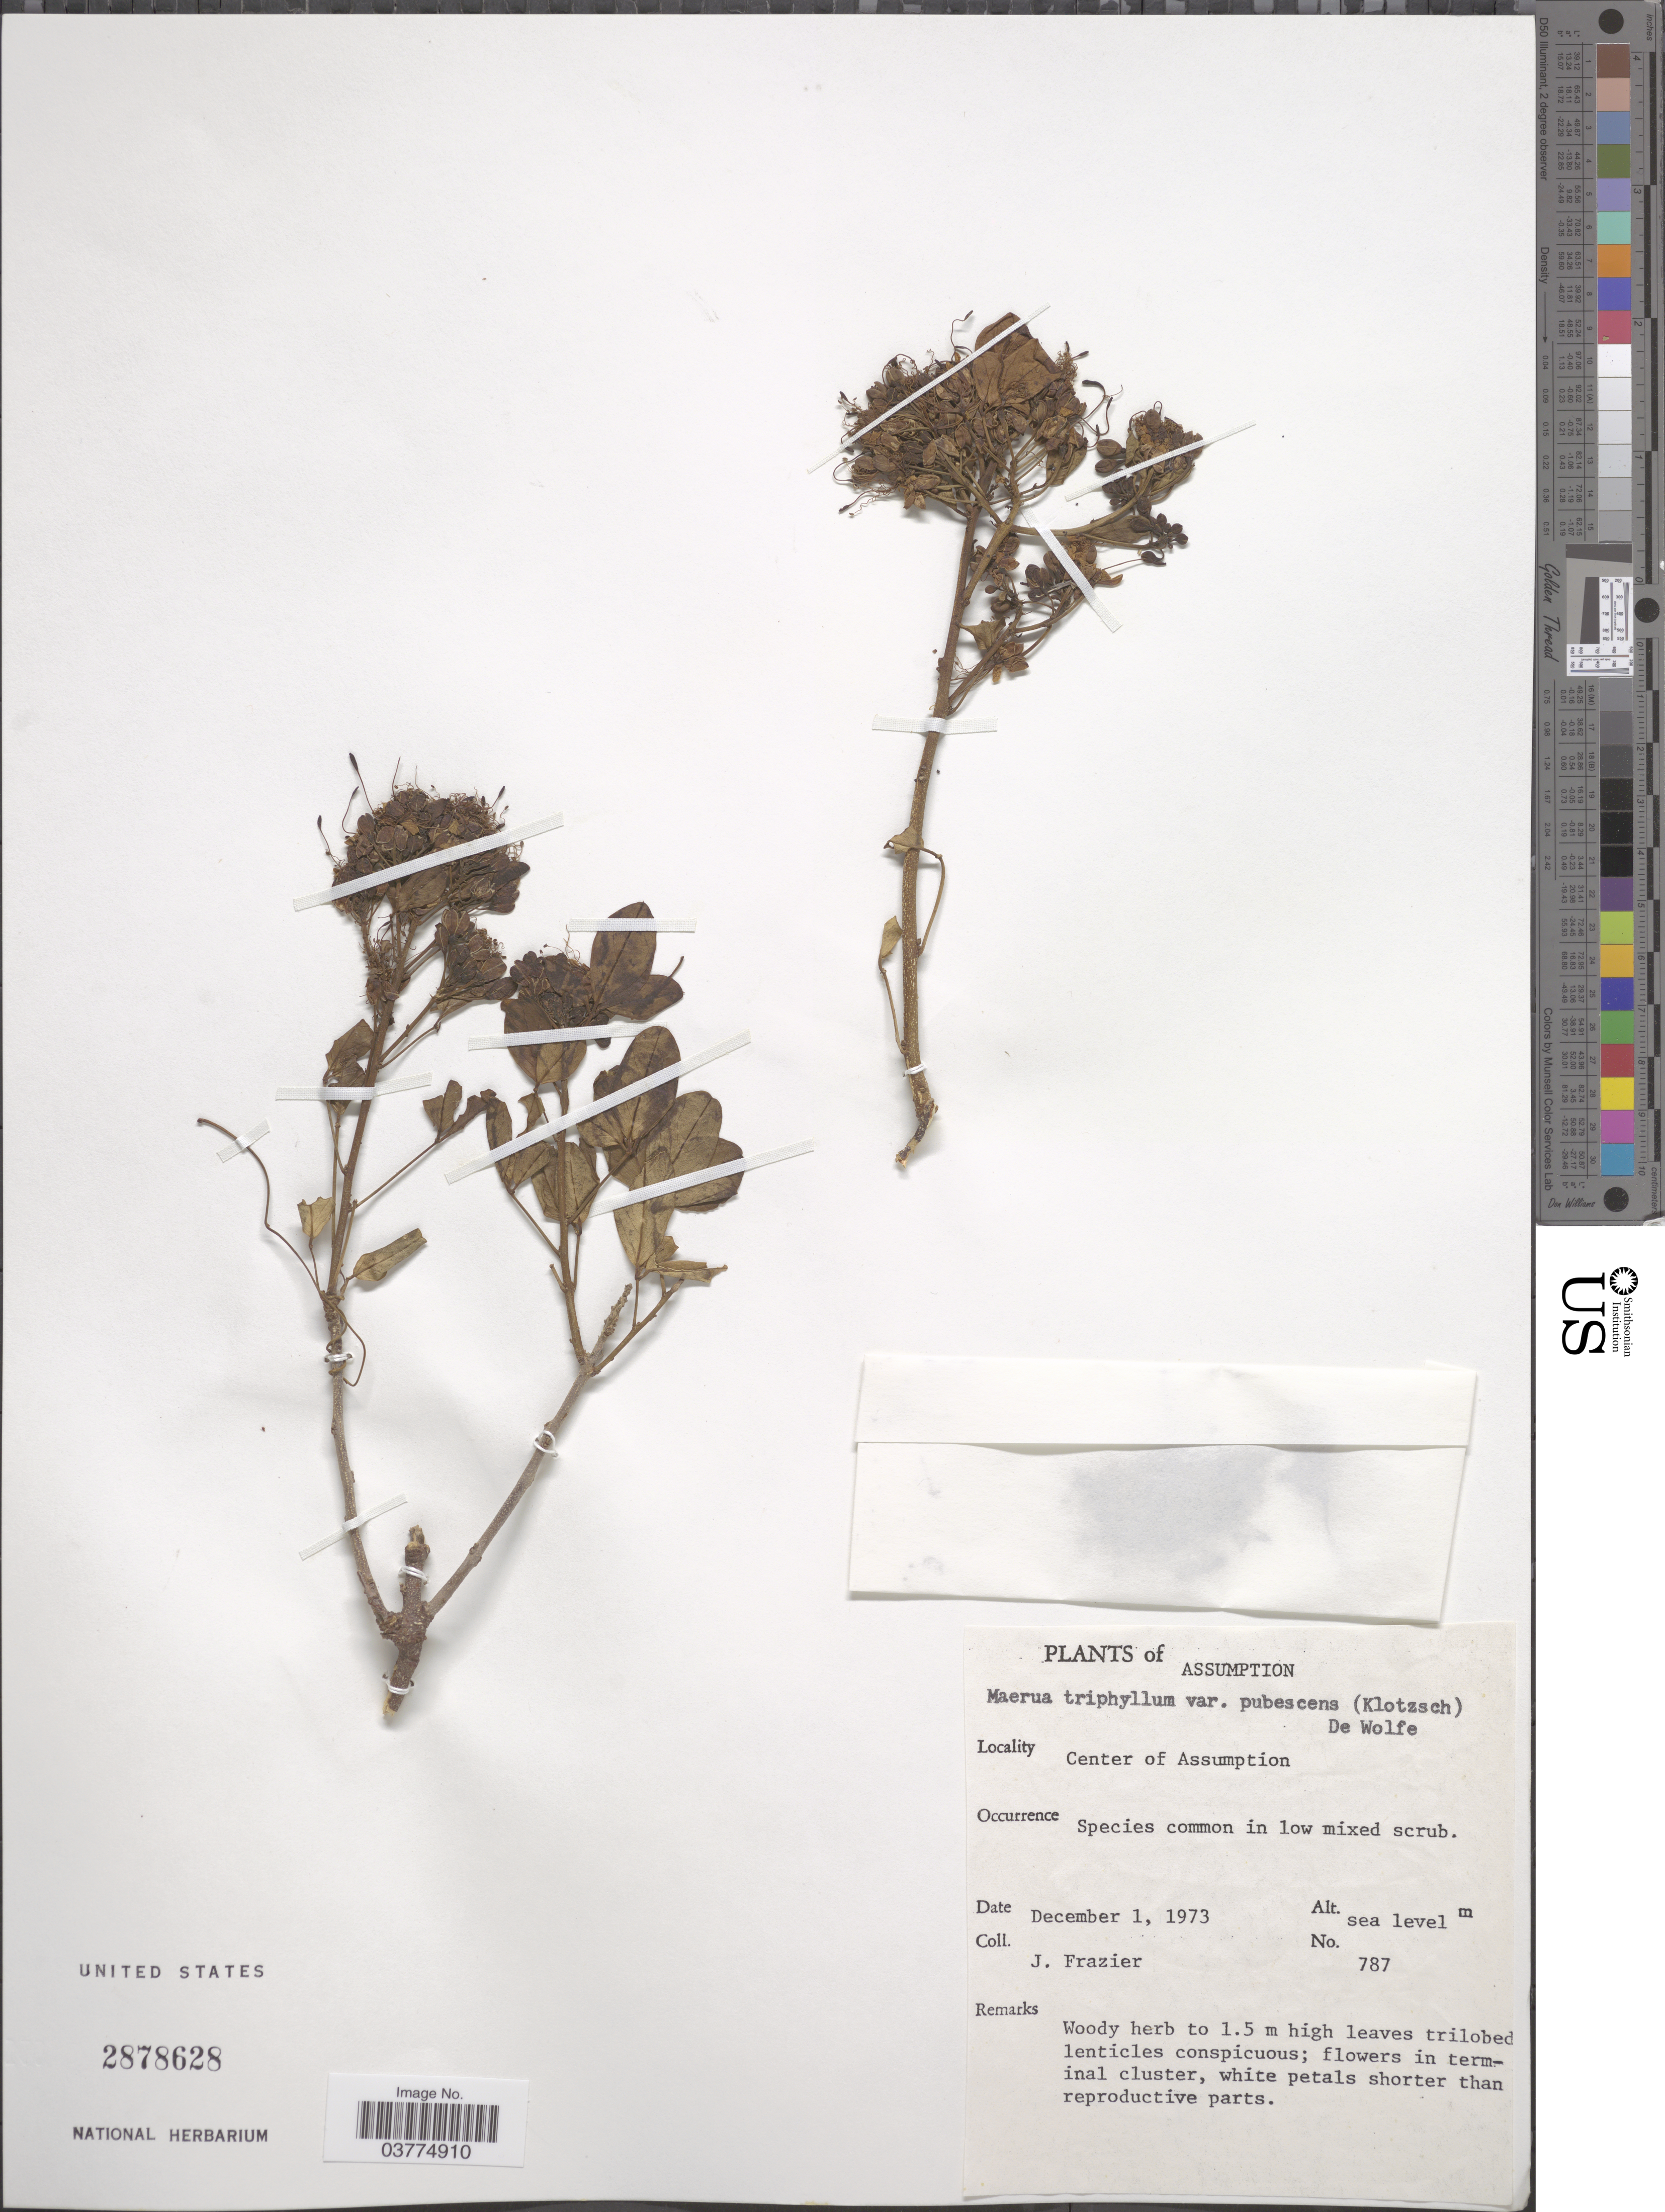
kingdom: Plantae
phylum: Tracheophyta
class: Magnoliopsida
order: Brassicales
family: Capparaceae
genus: Maerua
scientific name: Maerua triphylla var. pubescens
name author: (Klotzsch) DeWolf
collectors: J. Frazier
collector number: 787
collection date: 1973-12-01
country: Seychelles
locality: Assumption. Center of Assumption.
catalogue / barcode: US 2878628